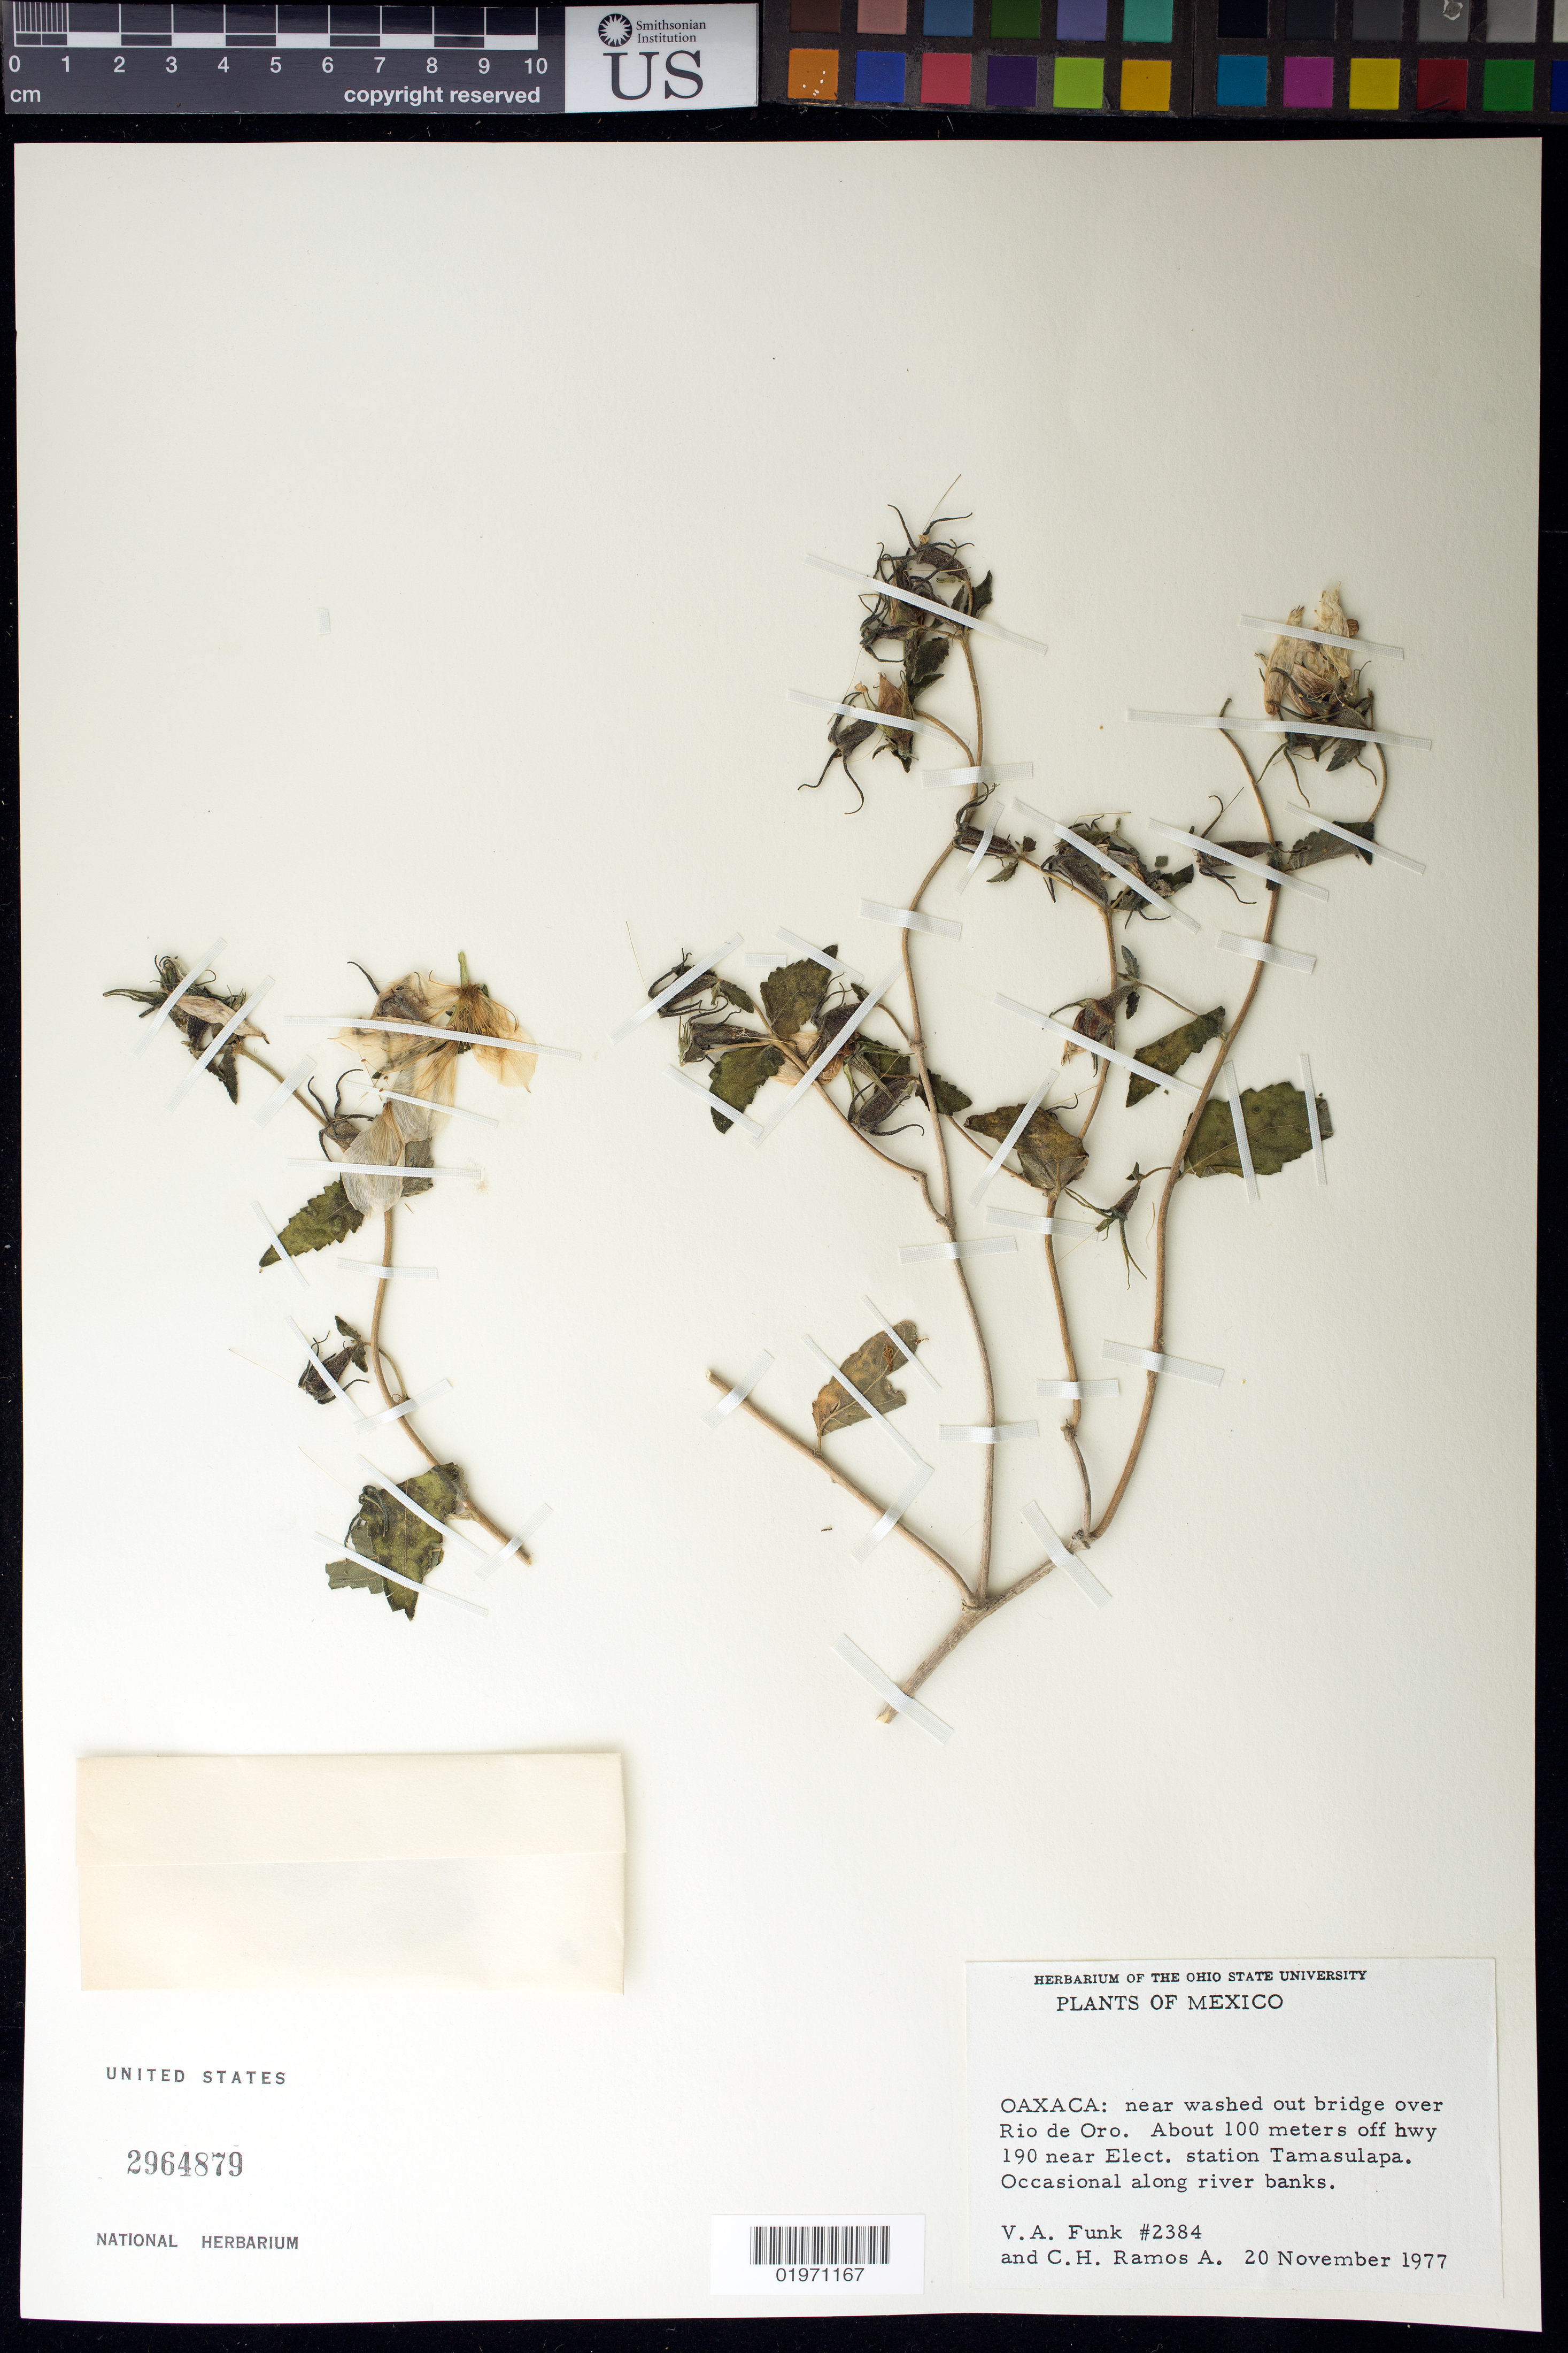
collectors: V. Funk & C. H. Ramos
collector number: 2384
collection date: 1977-11-20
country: Mexico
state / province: Oaxaca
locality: Near washed out bridge over Rio de Oro. About 100 meters off hwy 190 near Elect. station Tamasulapa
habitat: Along riverbanks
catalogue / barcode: US 2964879